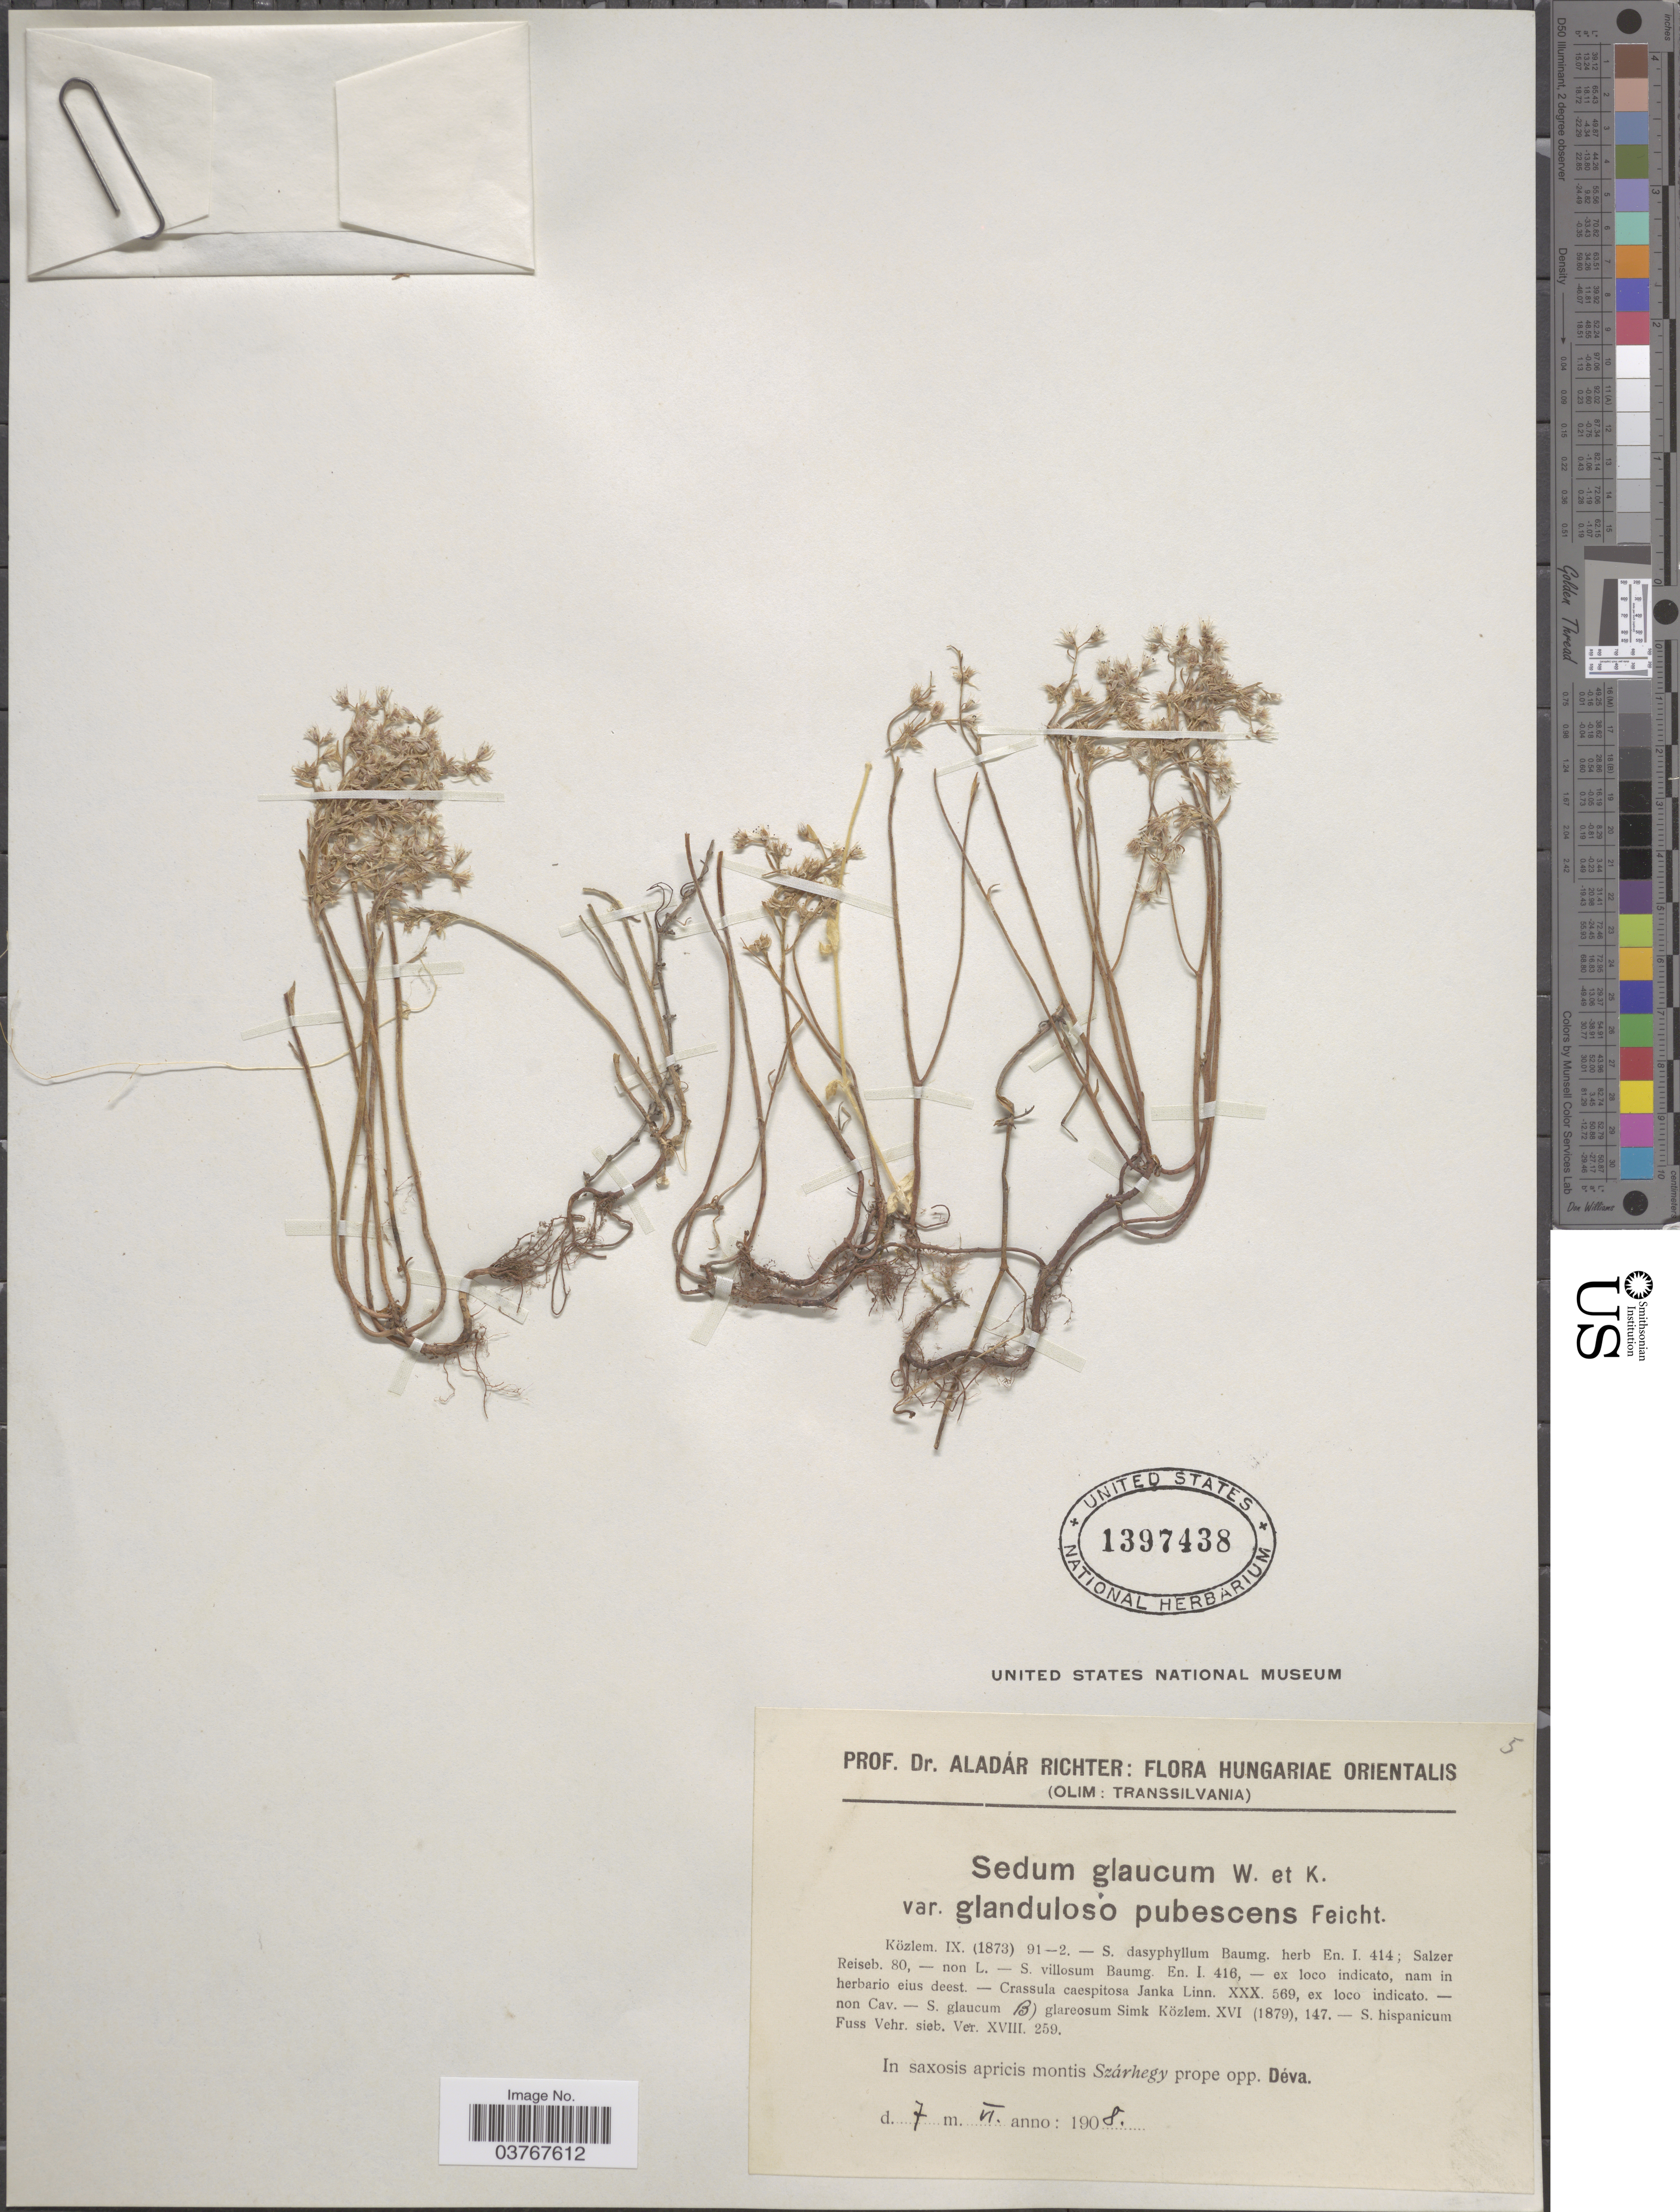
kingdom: Plantae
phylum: Tracheophyta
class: Magnoliopsida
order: Saxifragales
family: Crassulaceae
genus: Sedum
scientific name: Sedum glaucum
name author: Waldst. & Kit.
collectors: V. A. Richter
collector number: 5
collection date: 1908-06-07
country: Hungary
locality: Hungariae Orientalis (Olim: Transsilvania). . In saxosis apricis montis Szárhegy prope opp. Déva.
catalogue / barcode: US 1397438